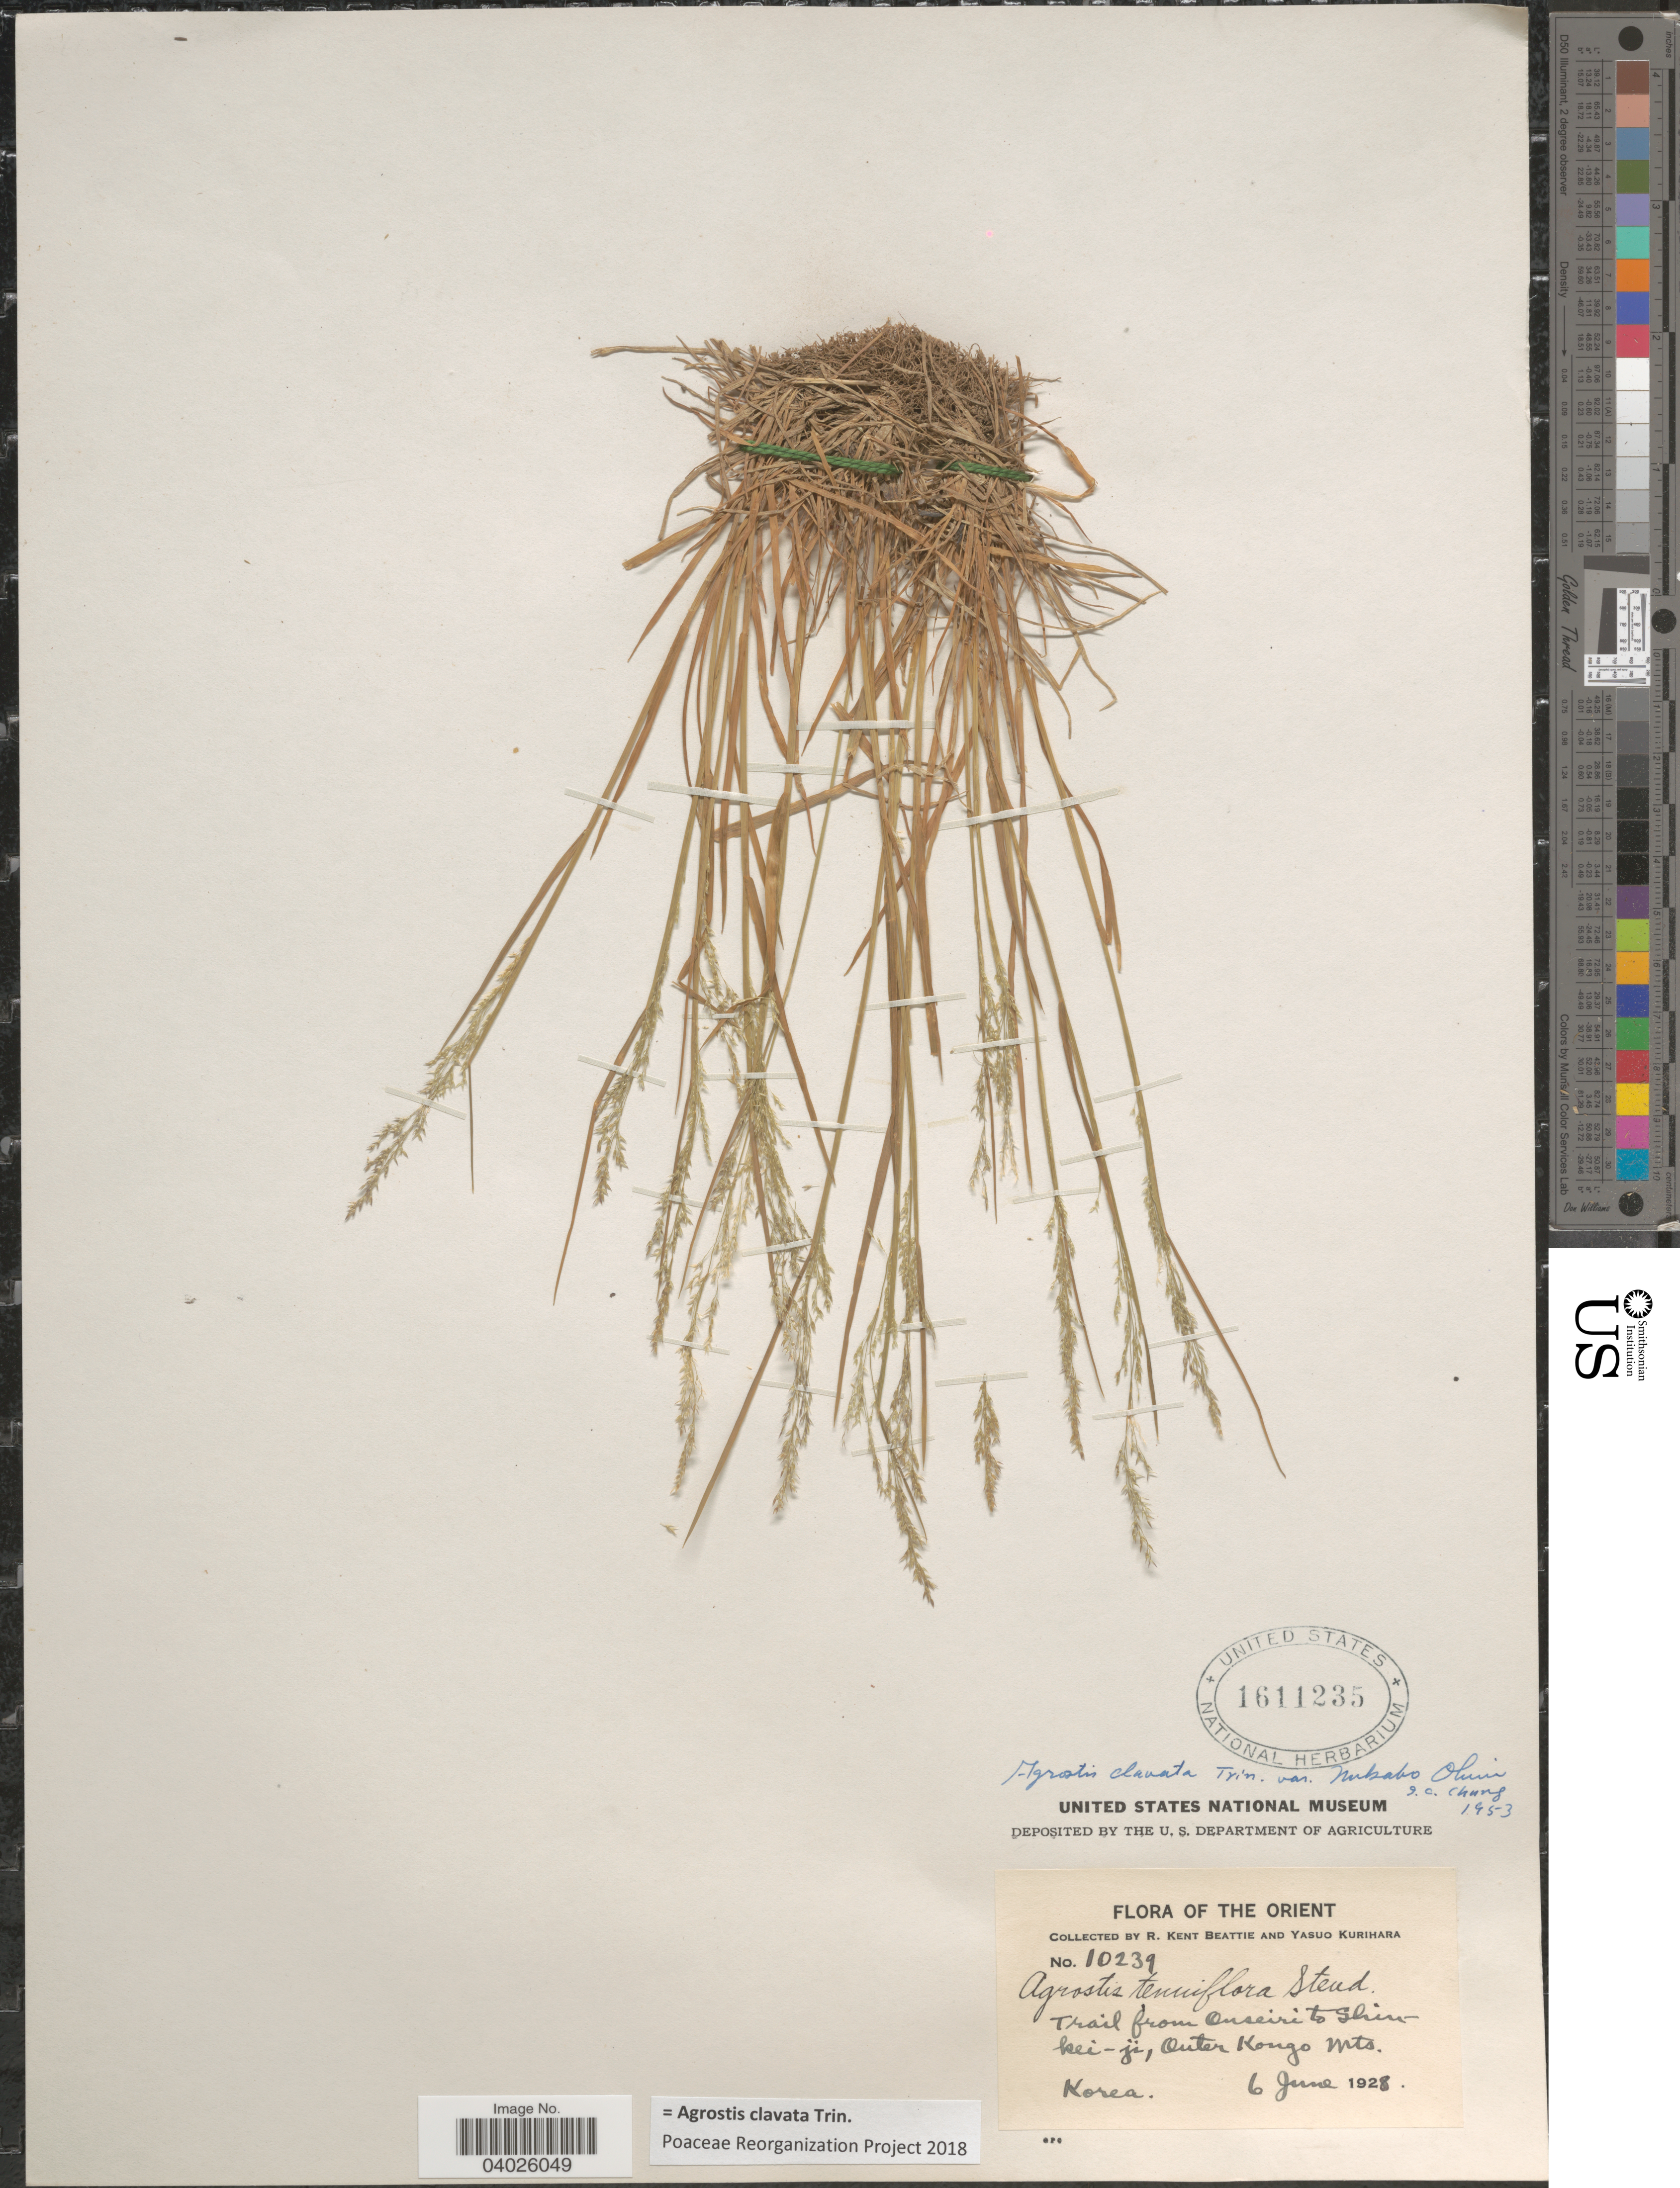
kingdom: Plantae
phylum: Tracheophyta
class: Liliopsida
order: Poales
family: Poaceae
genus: Agrostis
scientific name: Agrostis clavata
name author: Trin.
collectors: R. K. Beattie & Y. Kurihara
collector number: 10239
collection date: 1928-06-06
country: North Korea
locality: The Orient. Trail from Onseiri to Shinkei-ji, Outer Kongo Mts.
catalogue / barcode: US 1611235